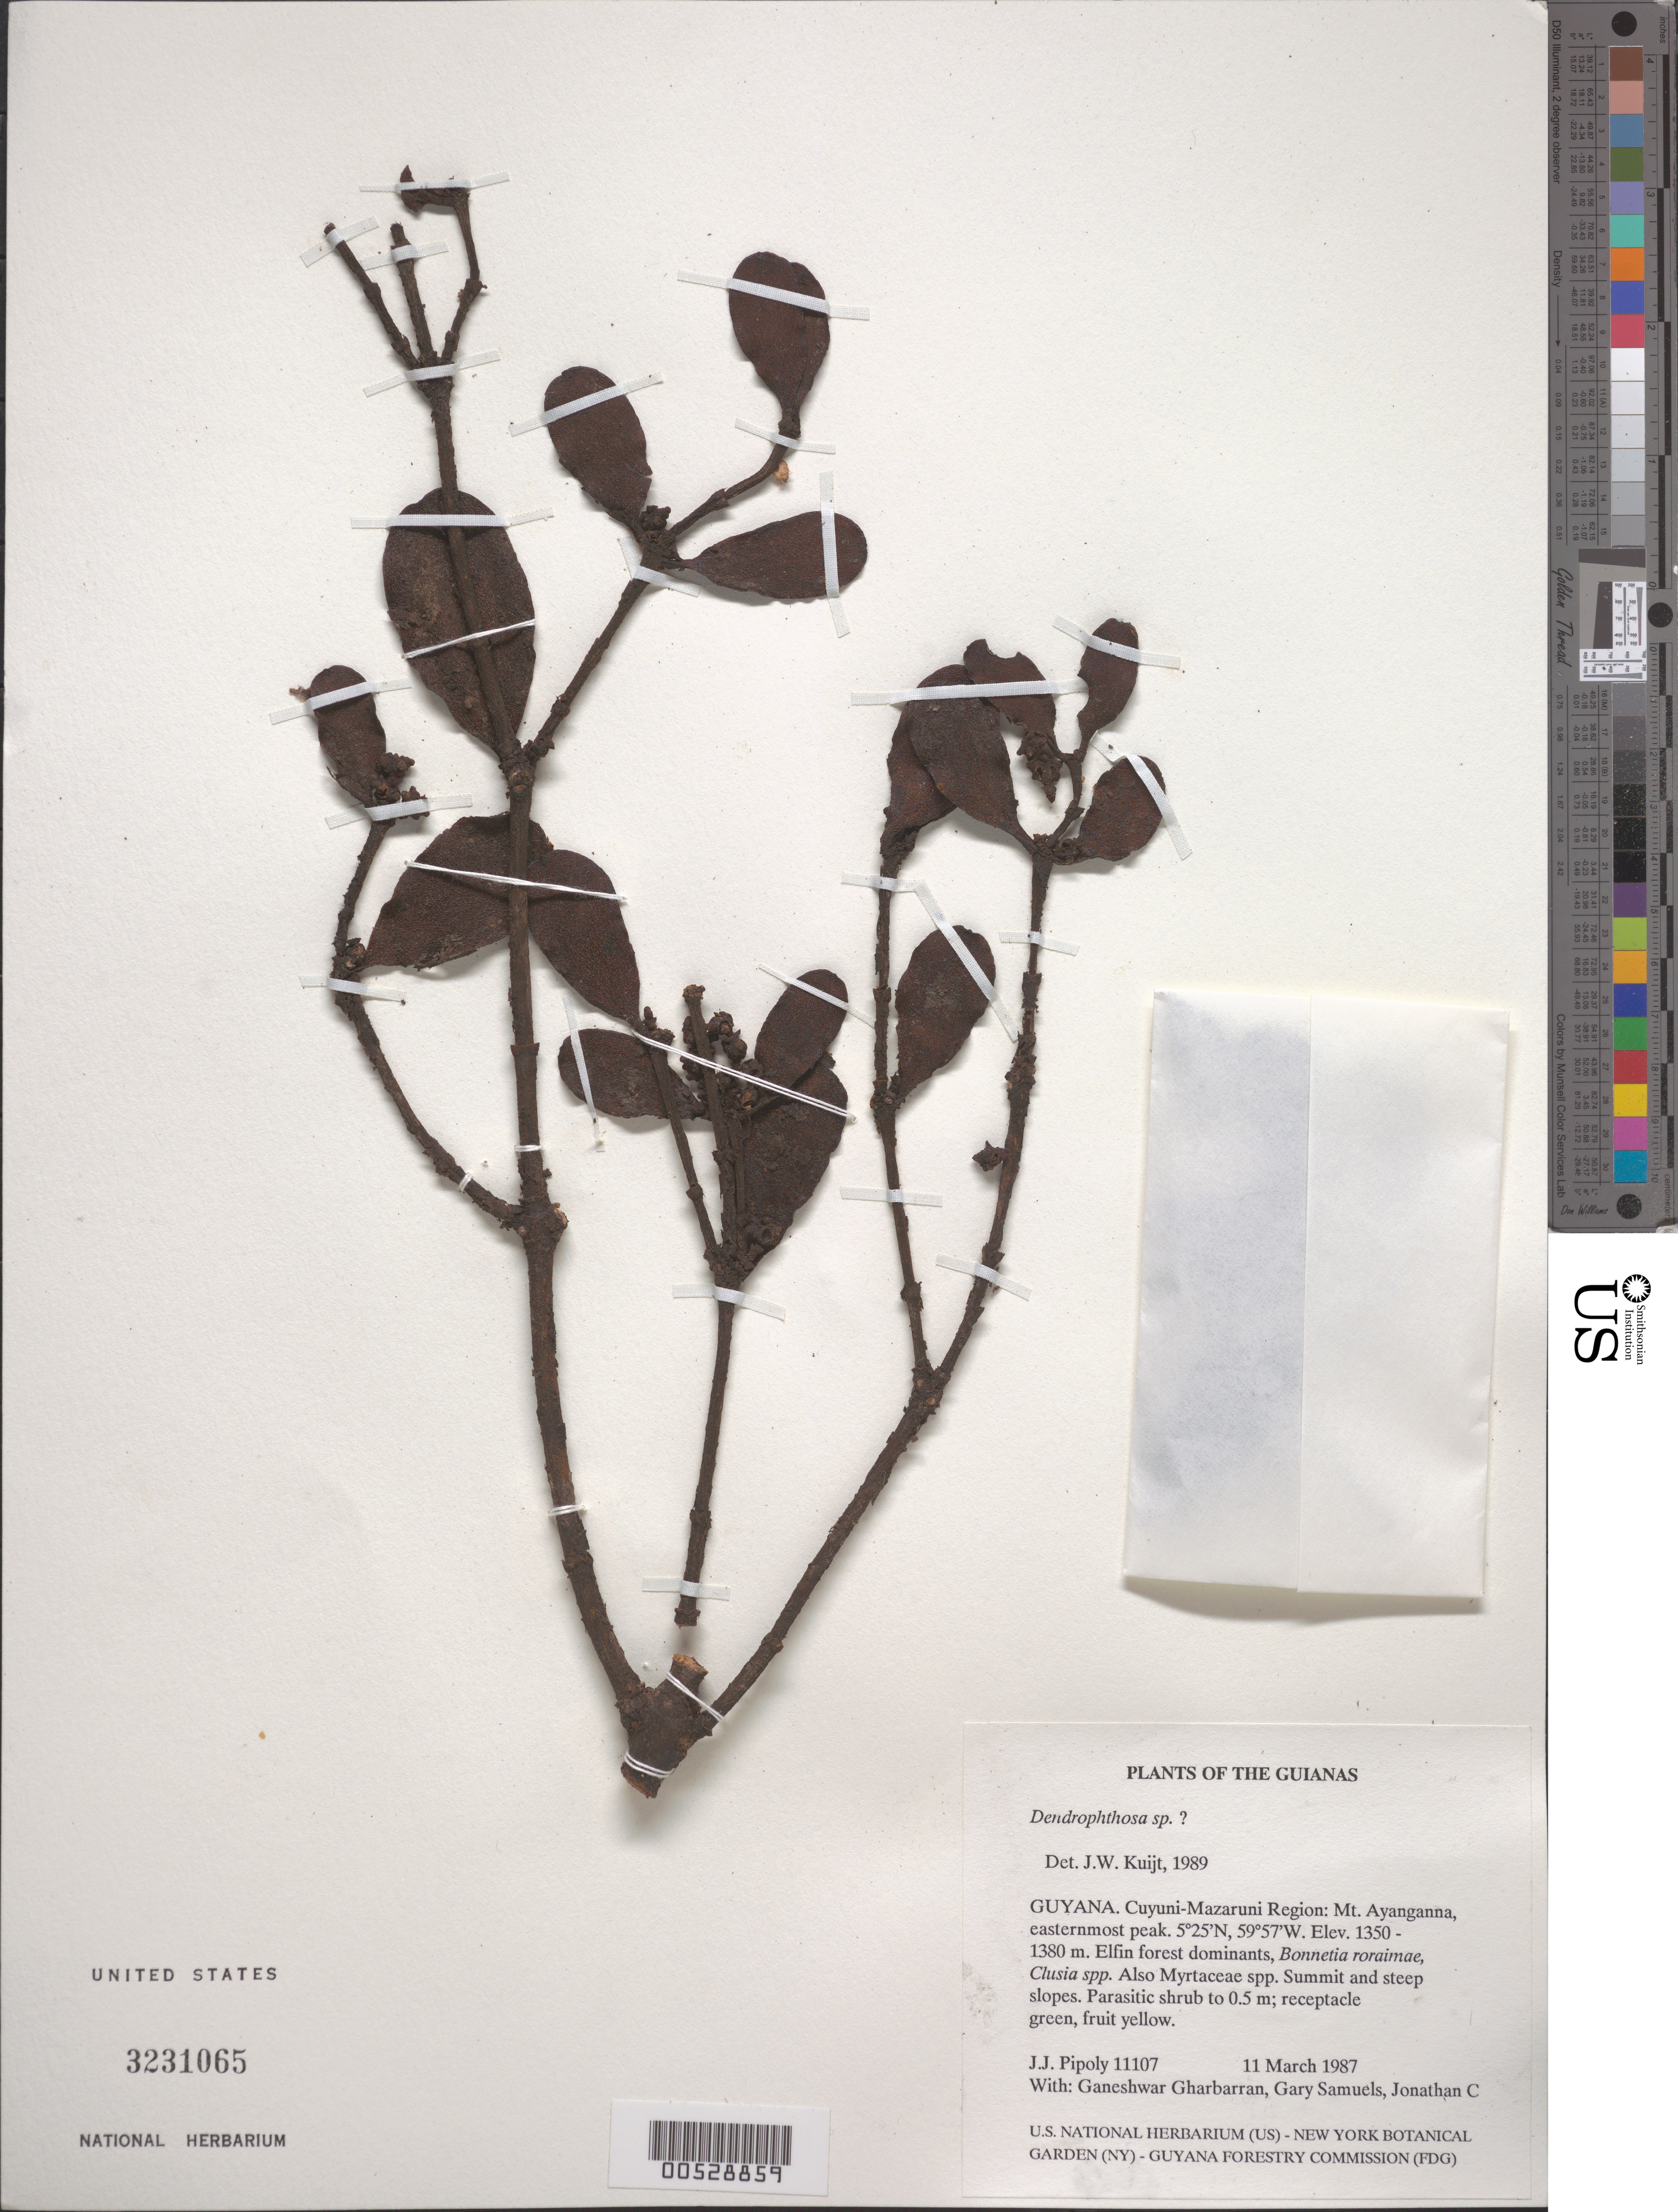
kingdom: Plantae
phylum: Tracheophyta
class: Magnoliopsida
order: Santalales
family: Viscaceae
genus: Dendrophthora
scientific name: Dendrophthora sp.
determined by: Kuijt, Job, (CANADA)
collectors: J. J. Pipoly, G. Gharbarran, G. Samuels & J. Chin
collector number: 11107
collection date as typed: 11 March 1987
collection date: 1987-03-11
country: Guyana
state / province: Cuyuni-Mazaruni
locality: Mt. Ayanganna, easternmost peak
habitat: Summit and steep slopes. Elfin forest dominated by Bonnetia roraimae, Clusia spp., various Myrtaceae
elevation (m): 1350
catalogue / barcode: US 3231065